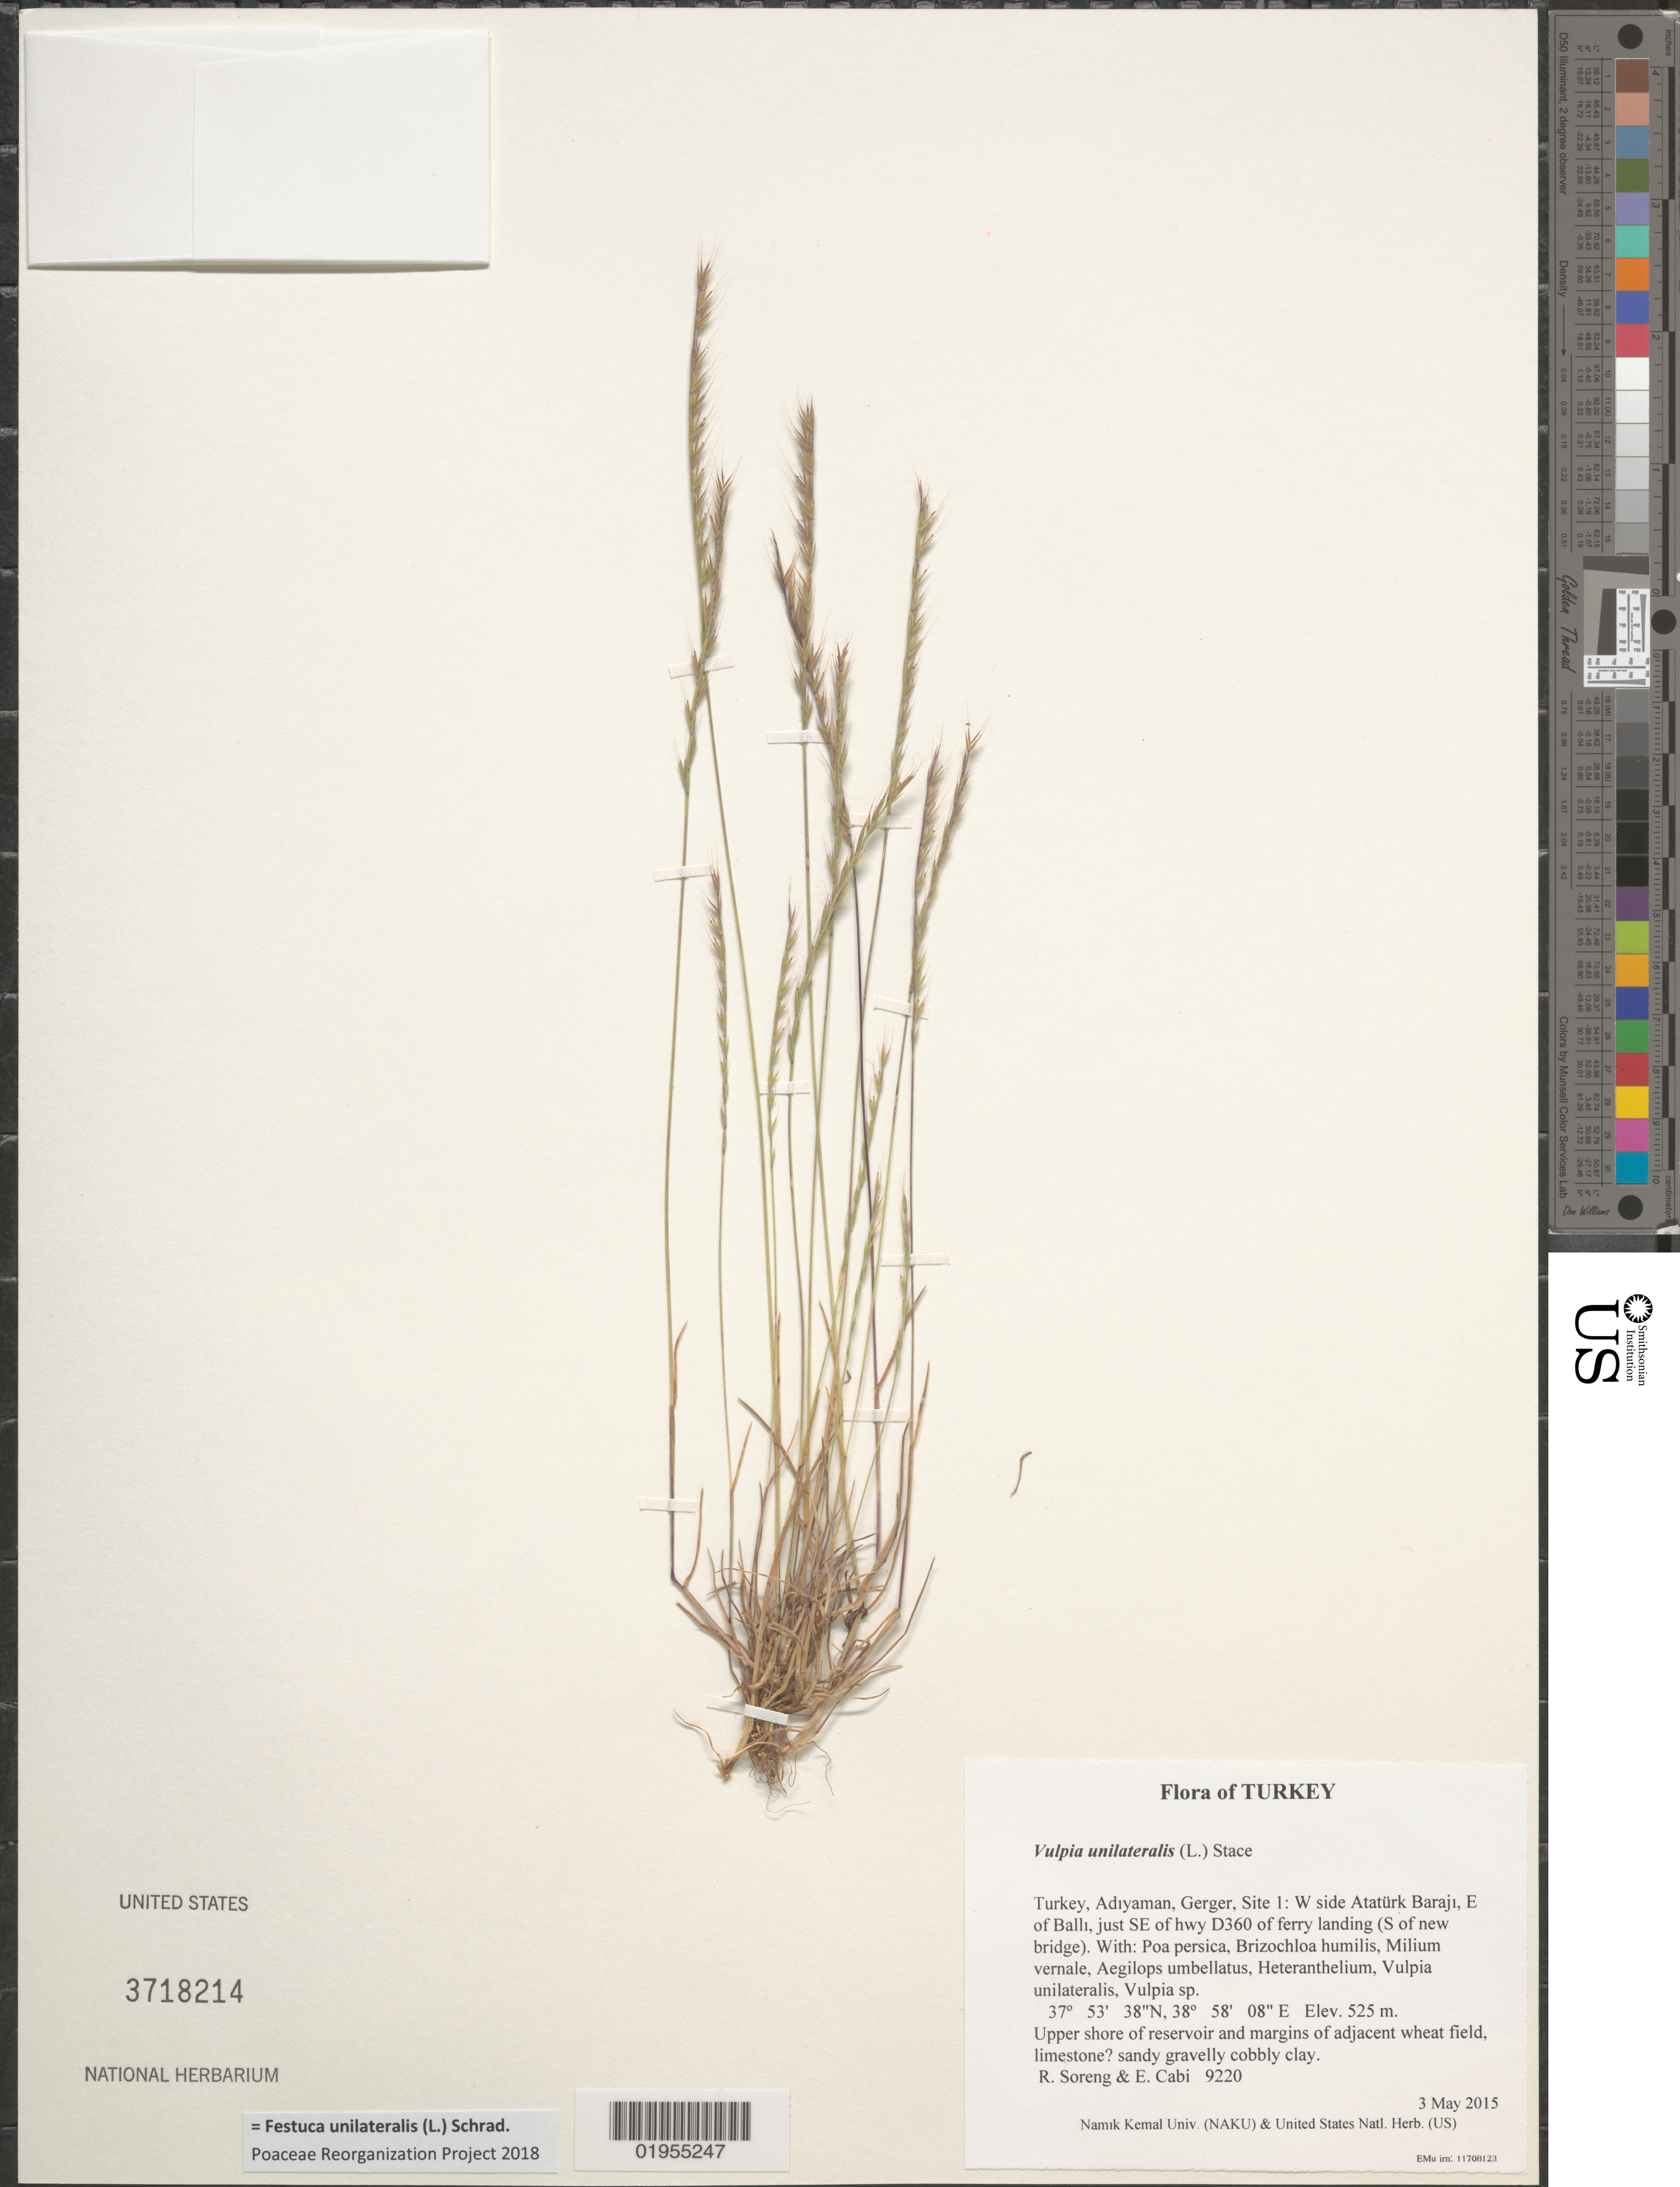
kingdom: Plantae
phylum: Tracheophyta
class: Liliopsida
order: Poales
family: Poaceae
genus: Festuca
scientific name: Festuca unilateralis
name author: Schrad.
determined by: Poaceae Reorganization Project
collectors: R. J. Soreng & E. Cabi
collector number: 9220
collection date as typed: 2015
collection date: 2015-05-03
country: Turkey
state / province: Adiyaman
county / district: Gerger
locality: Site 1: W side Ataturk Baraji, E of Balli, just SE of hwy D360 of ferry landing (S of new bridge)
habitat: Upper shore of reservoir and margins of adjacent wheat field, limestone? sandy gravelly cobbly clay.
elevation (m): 525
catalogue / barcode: US 3718214